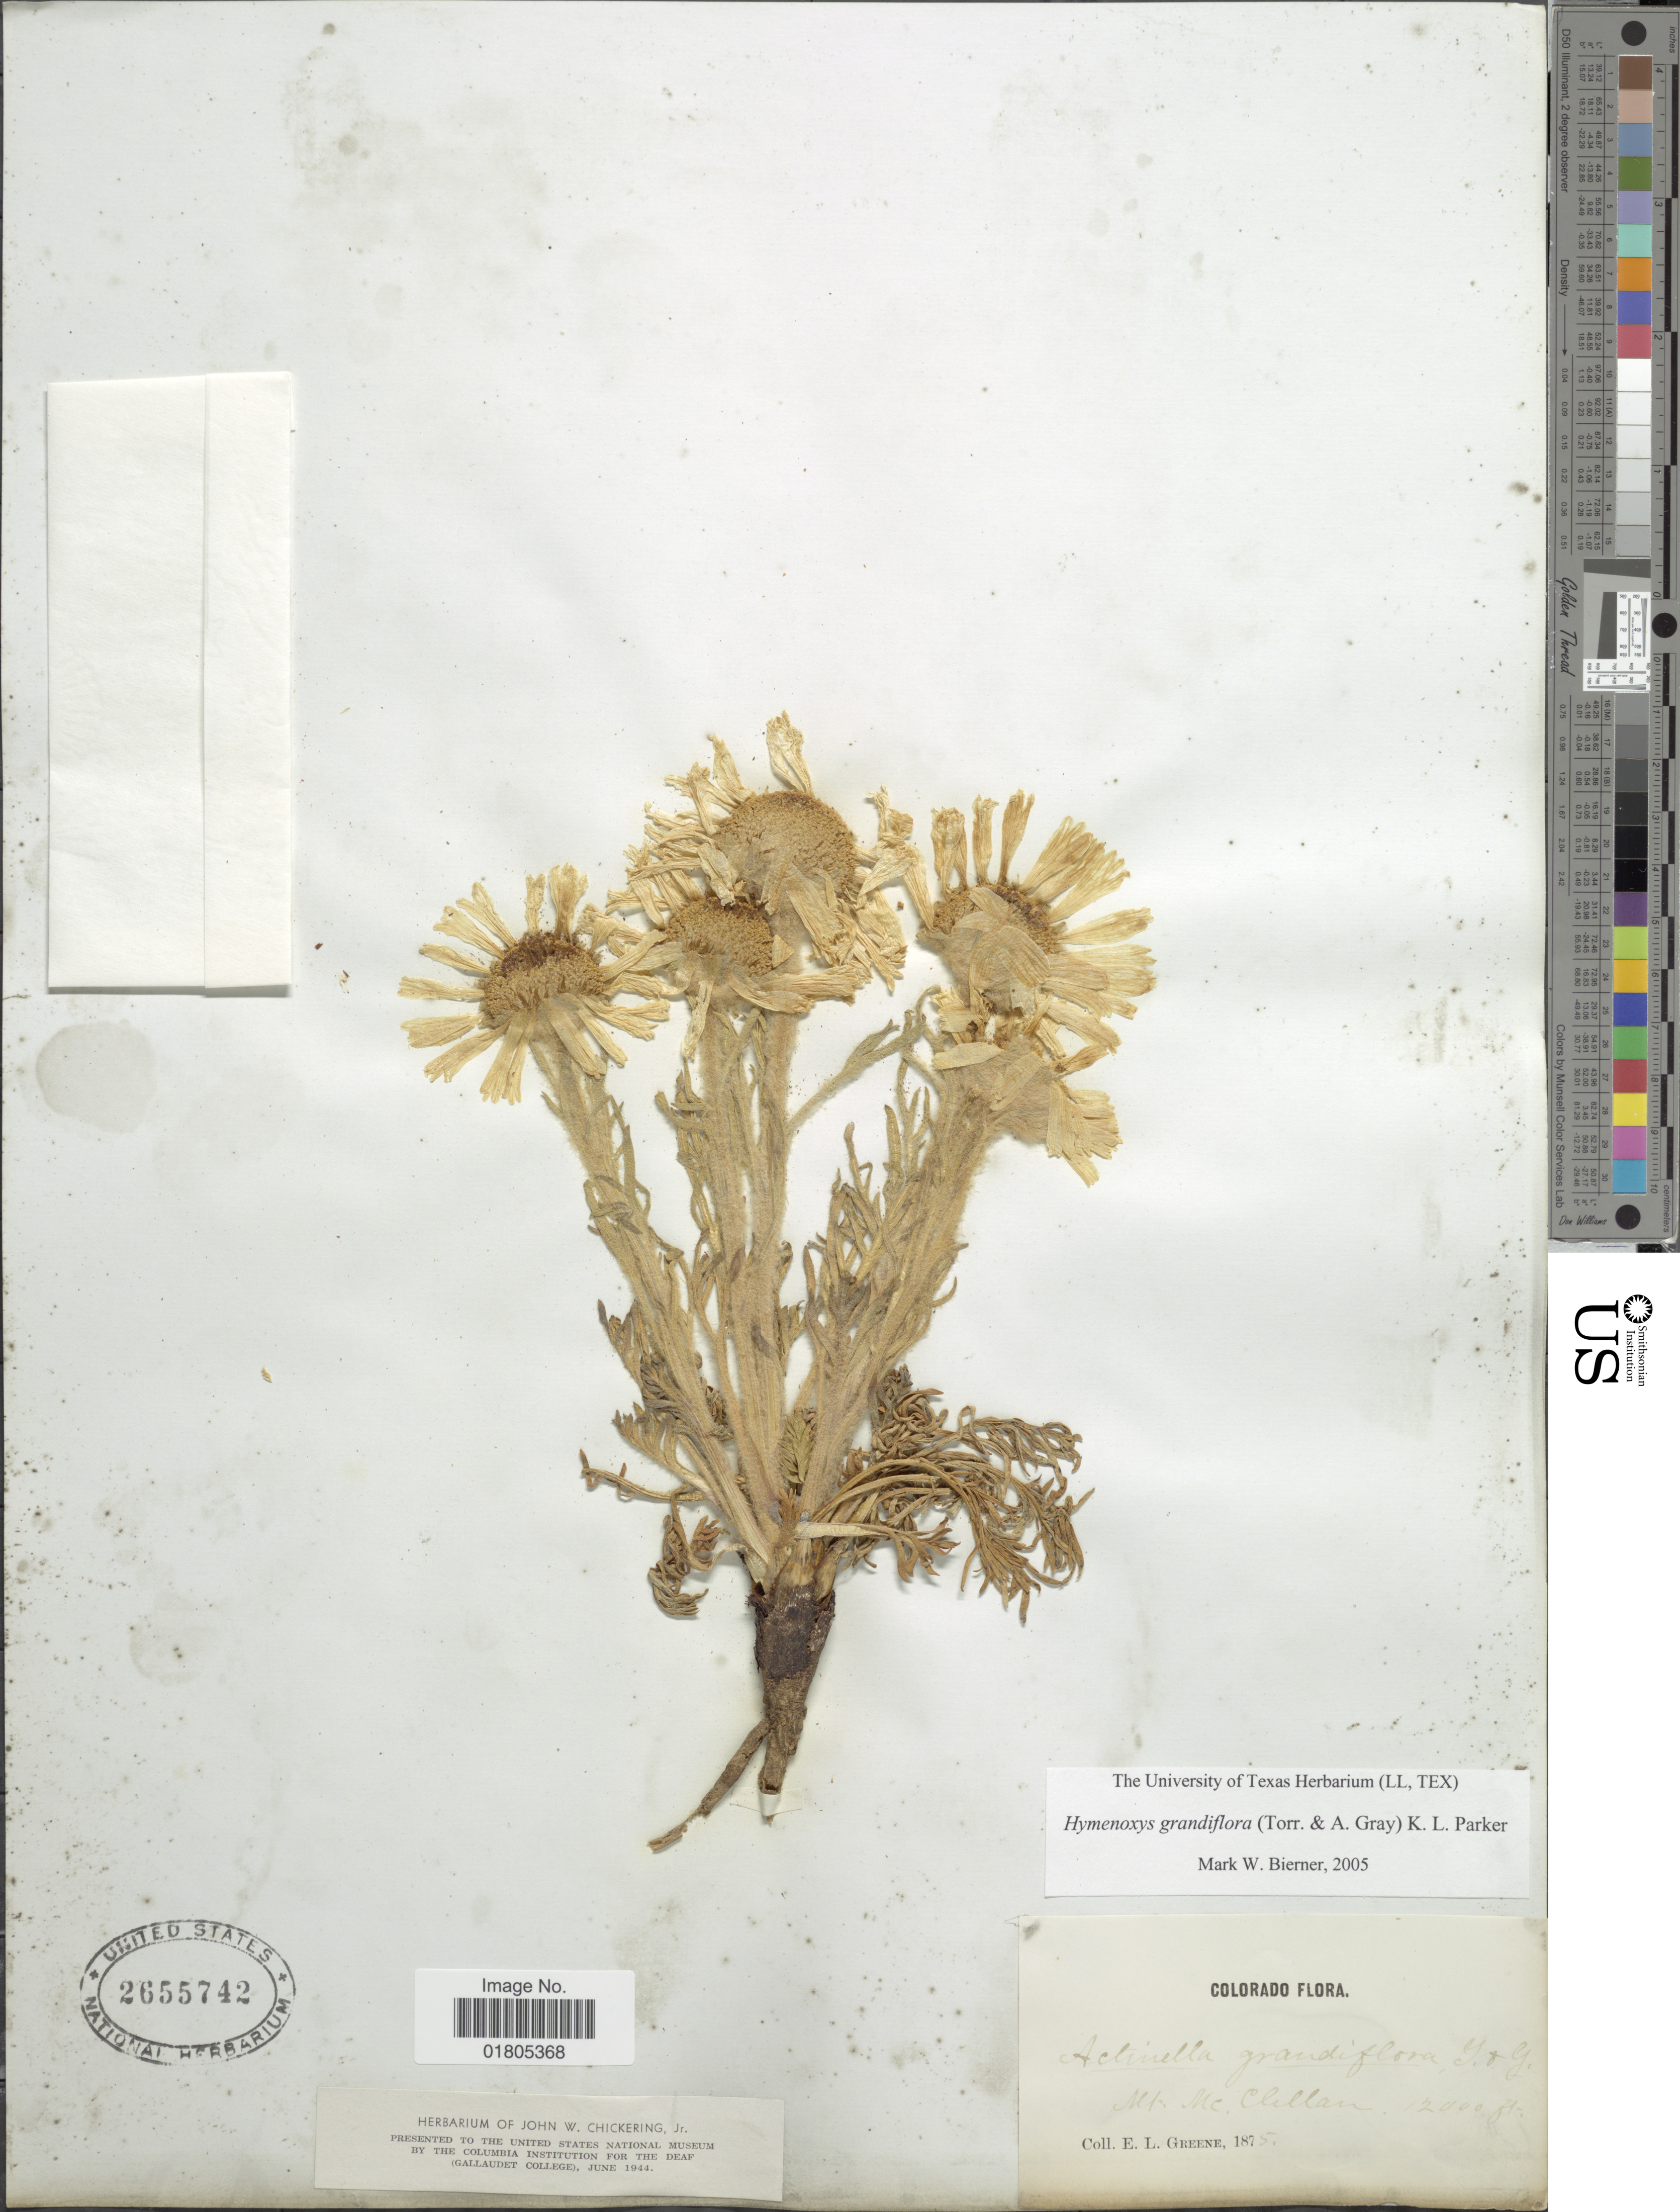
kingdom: Plantae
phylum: Tracheophyta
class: Magnoliopsida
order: Asterales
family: Asteraceae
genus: Actinea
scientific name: Actinea grandiflora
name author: (Torr. & A. Gray) Kuntze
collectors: E. L. Greene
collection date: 1875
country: United States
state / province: Colorado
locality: Mt. McClellan.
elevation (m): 3658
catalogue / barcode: US 2655742